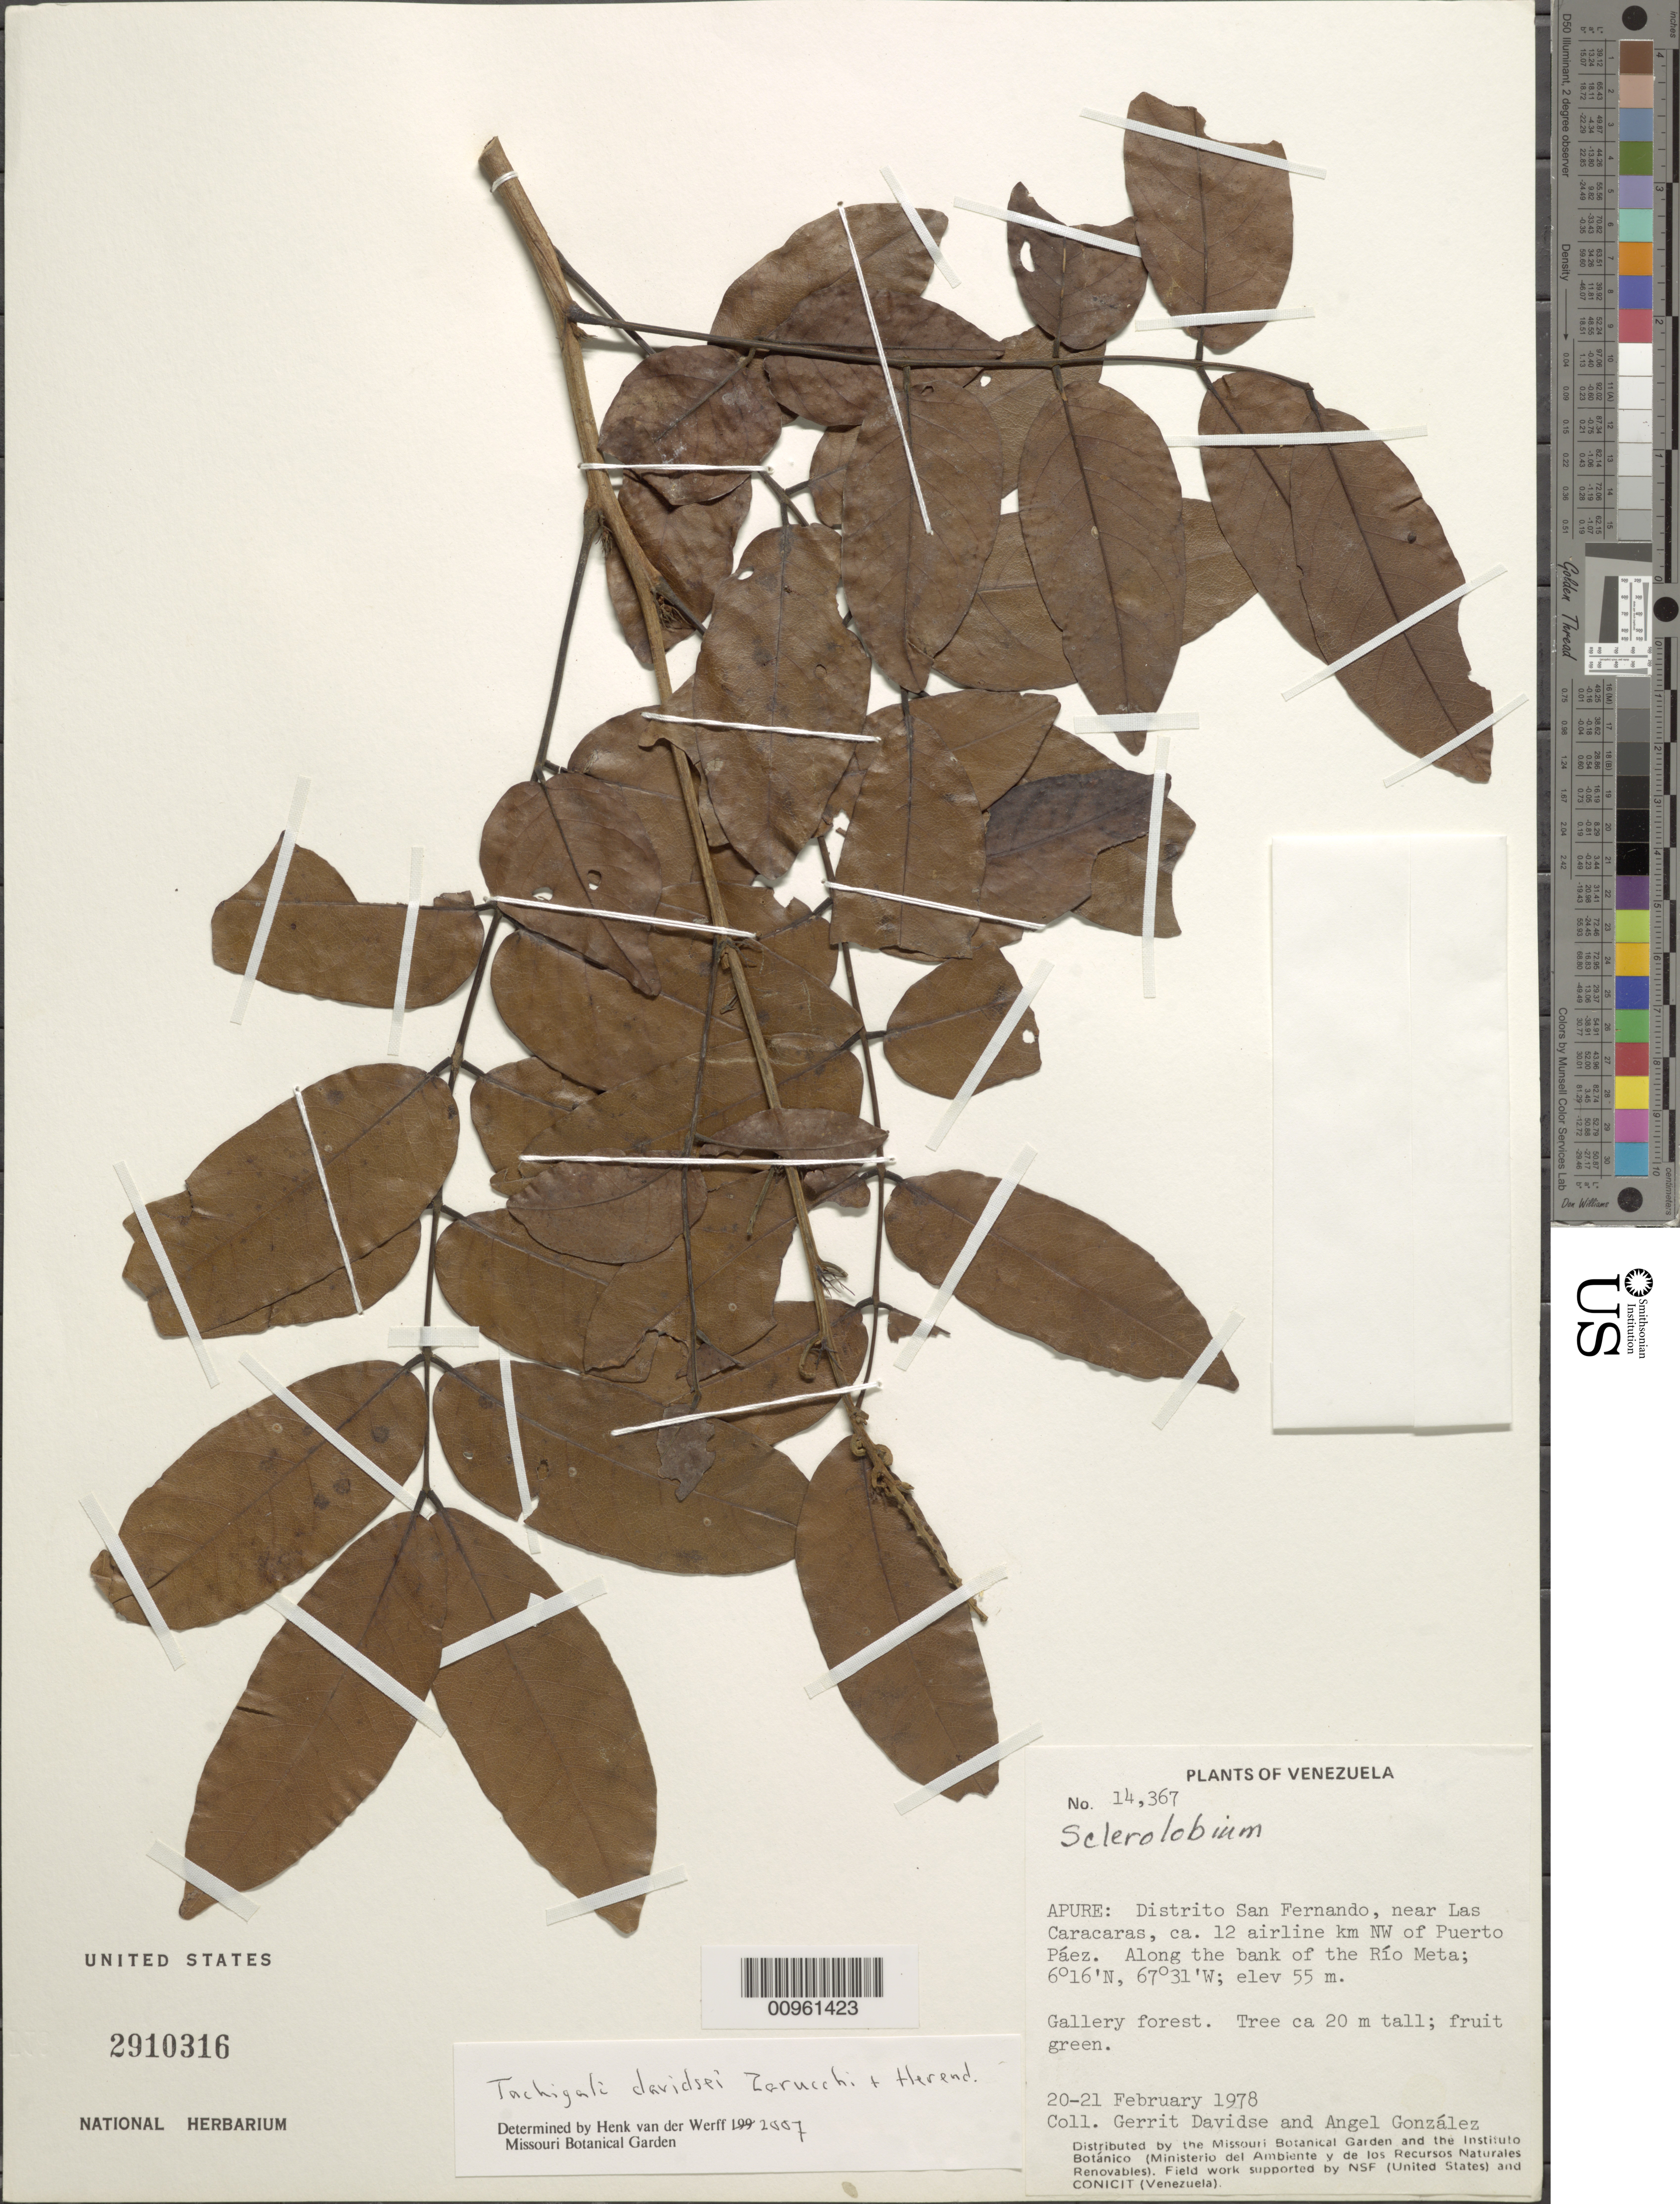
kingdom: Plantae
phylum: Tracheophyta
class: Magnoliopsida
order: Fabales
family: Fabaceae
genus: Tachigali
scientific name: Tachigali davidsei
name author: Zarucchi & Herend.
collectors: G. Davidse & A. C. González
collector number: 14367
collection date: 1978-02-20/1978-02-21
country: Venezuela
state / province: Apure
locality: Distrito San Fernando, near las Caracaras, ca. 12 airline km NW of Puerto Paez, along bank of Rio Meta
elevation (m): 55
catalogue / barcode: US 2910316